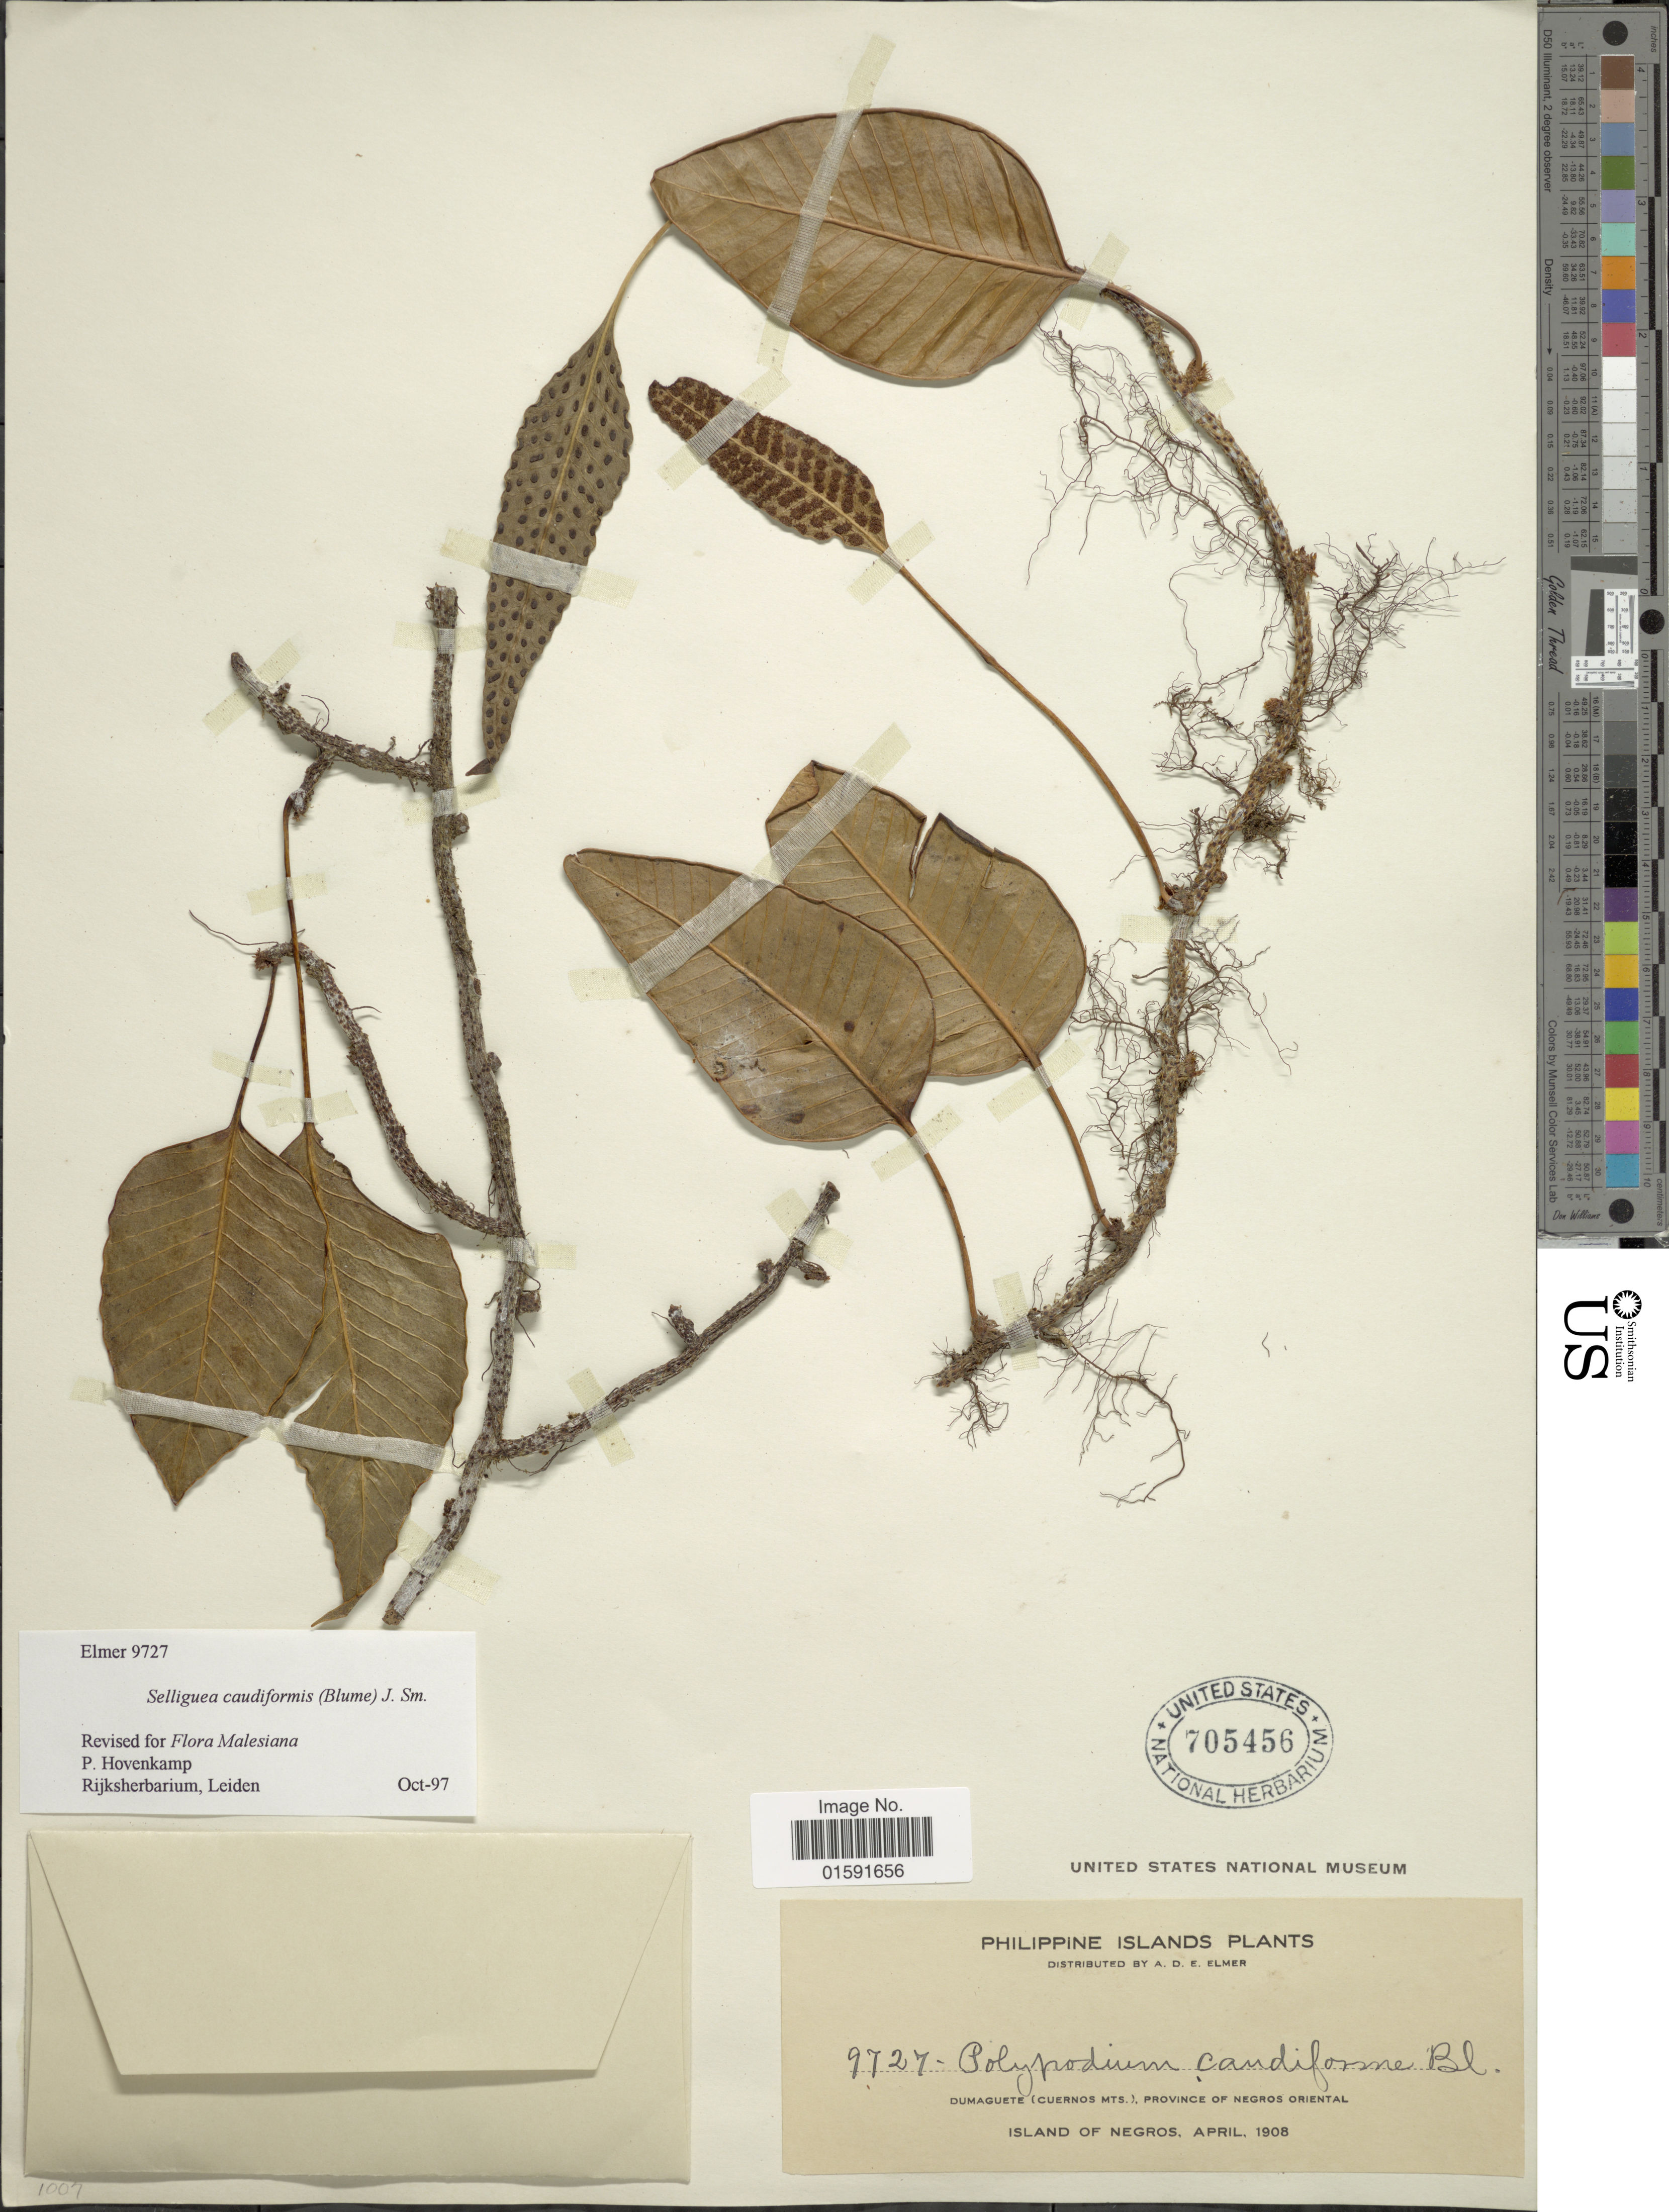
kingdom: Plantae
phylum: Tracheophyta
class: Polypodiopsida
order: Polypodiales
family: Polypodiaceae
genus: Selliguea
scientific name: Selliguea caudiformis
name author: (Blume) J. Sm.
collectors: A. D. E. Elmer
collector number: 9727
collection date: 1908-04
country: Philippines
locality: Dumaguete (Cuernos Mts), Province of Negros Oriental, Island of Negros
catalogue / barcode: US 705456